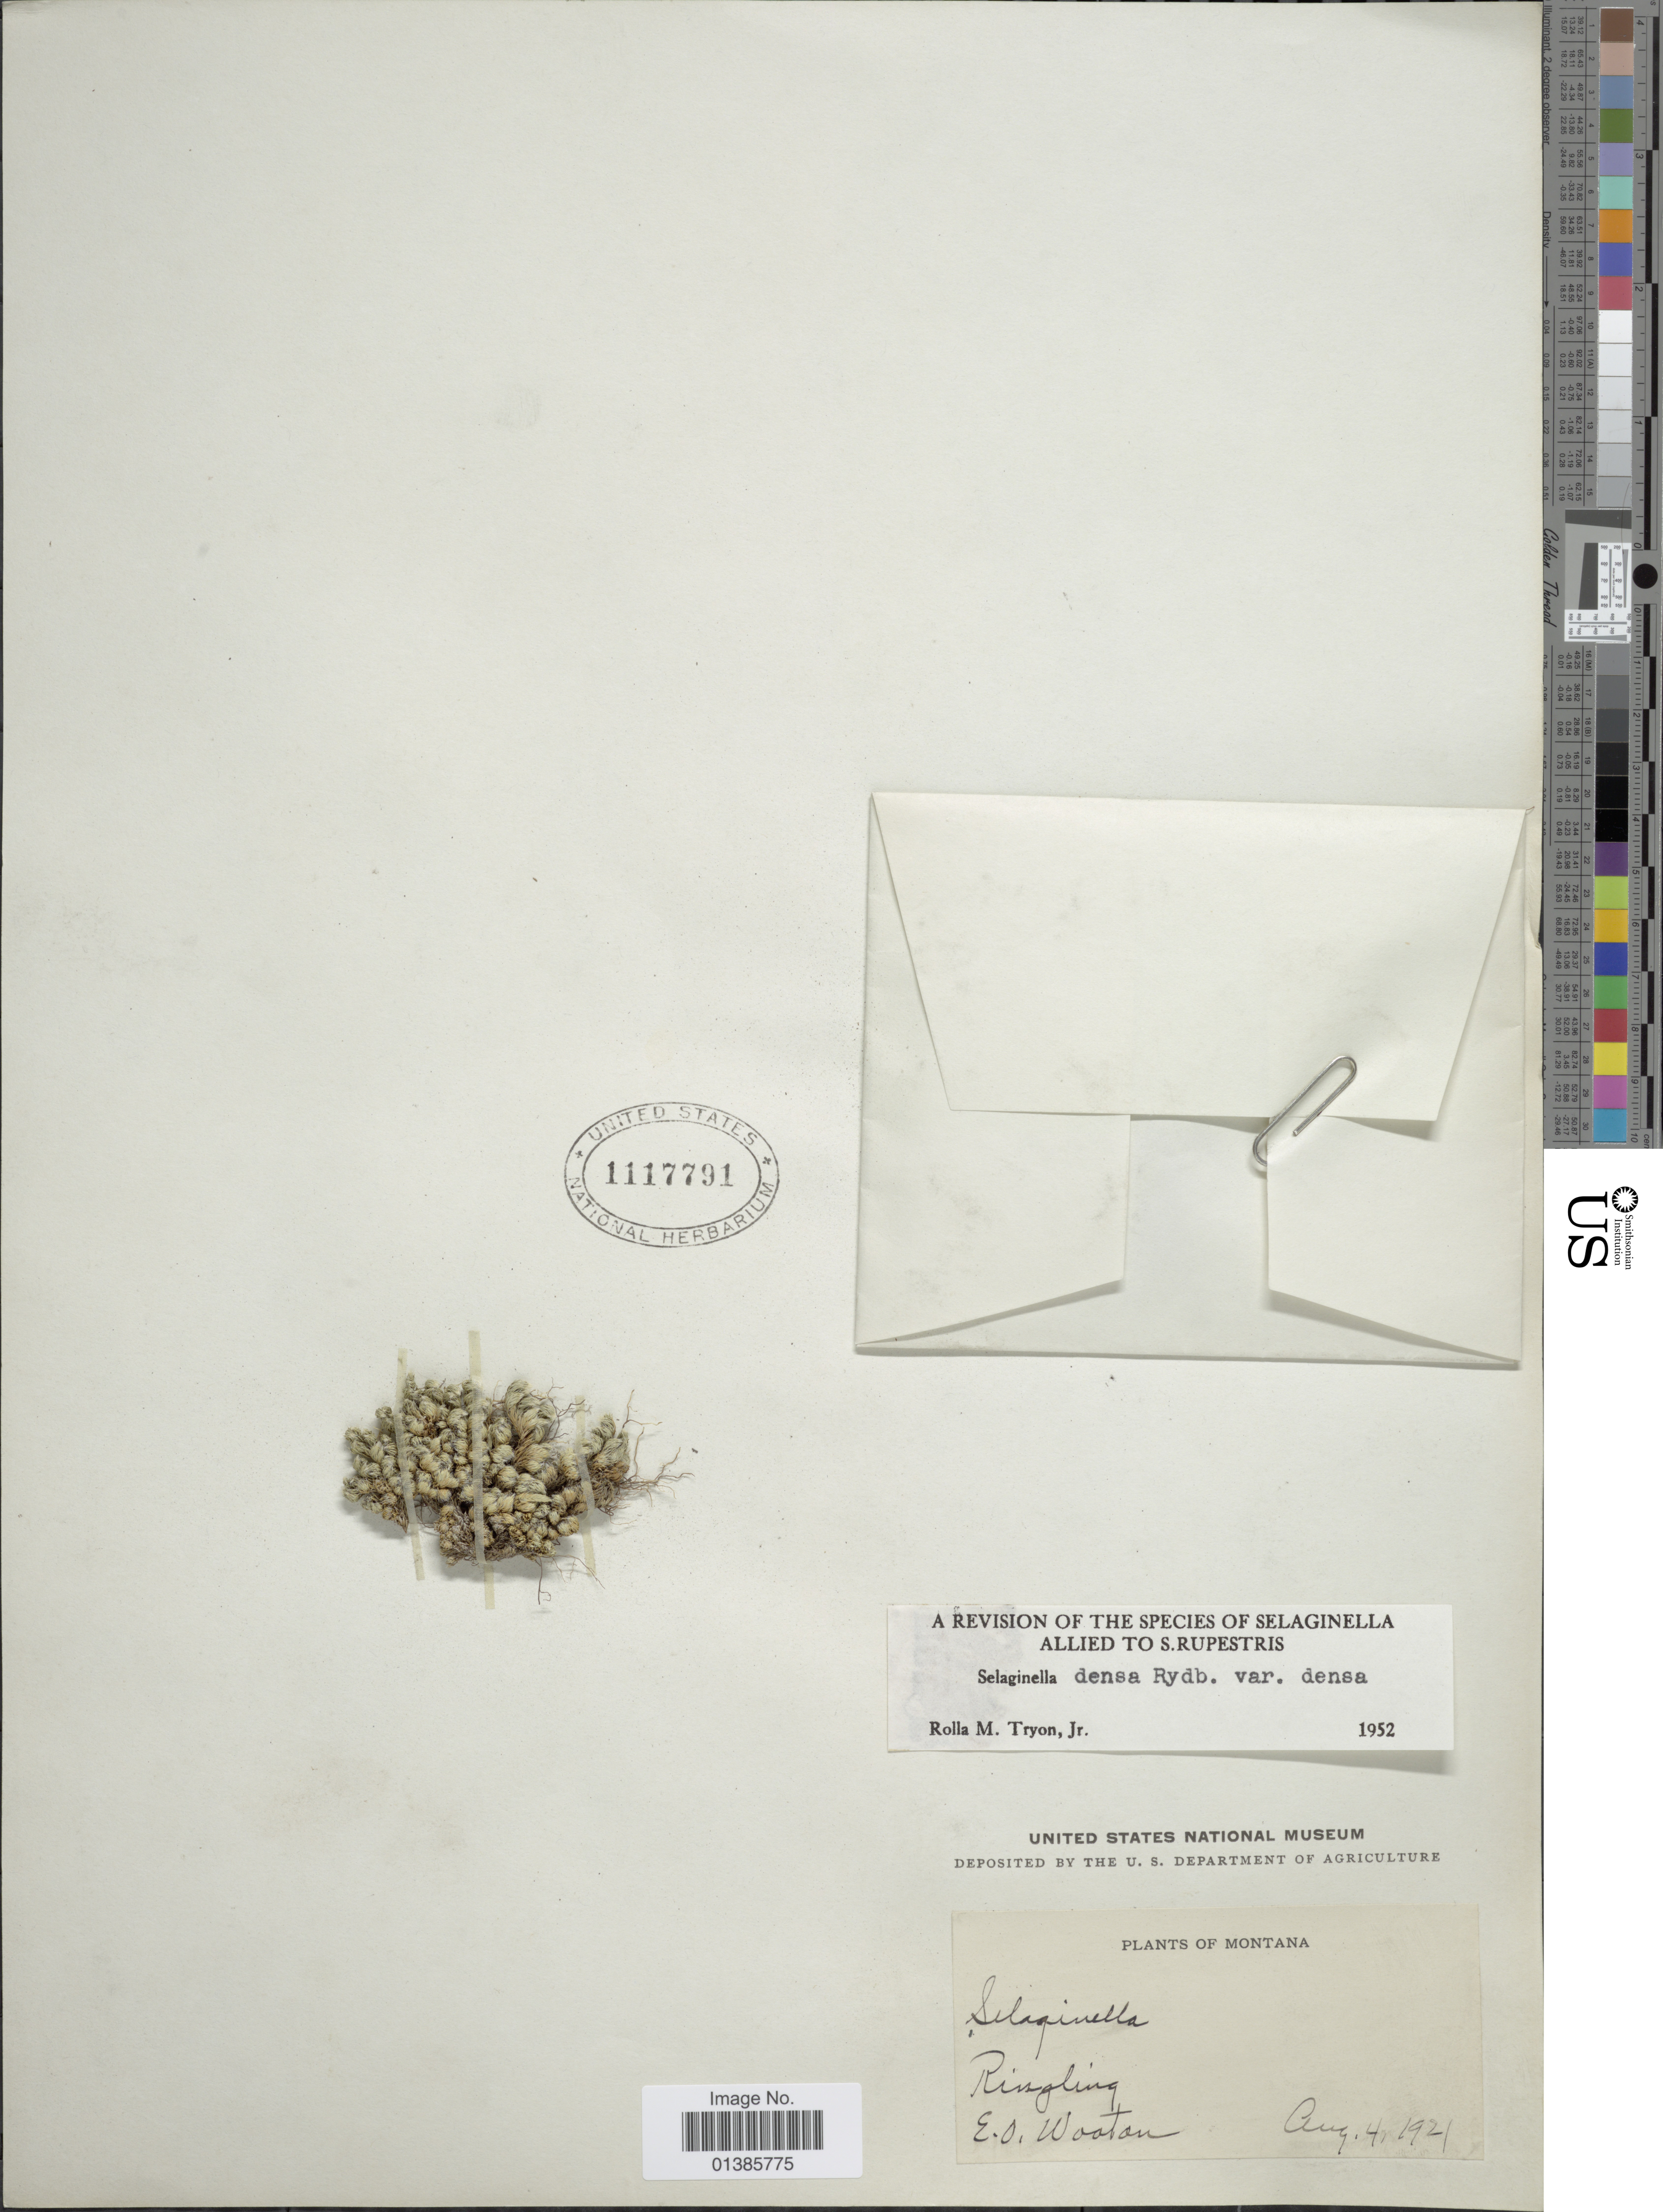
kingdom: Plantae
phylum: Tracheophyta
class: Lycopodiopsida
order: Selaginellales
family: Selaginellaceae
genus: Selaginella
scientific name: Selaginella densa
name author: Rydb.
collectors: E. O. Wooton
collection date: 1921-08-04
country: United States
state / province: Montana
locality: Ringling.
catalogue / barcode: US 1117791